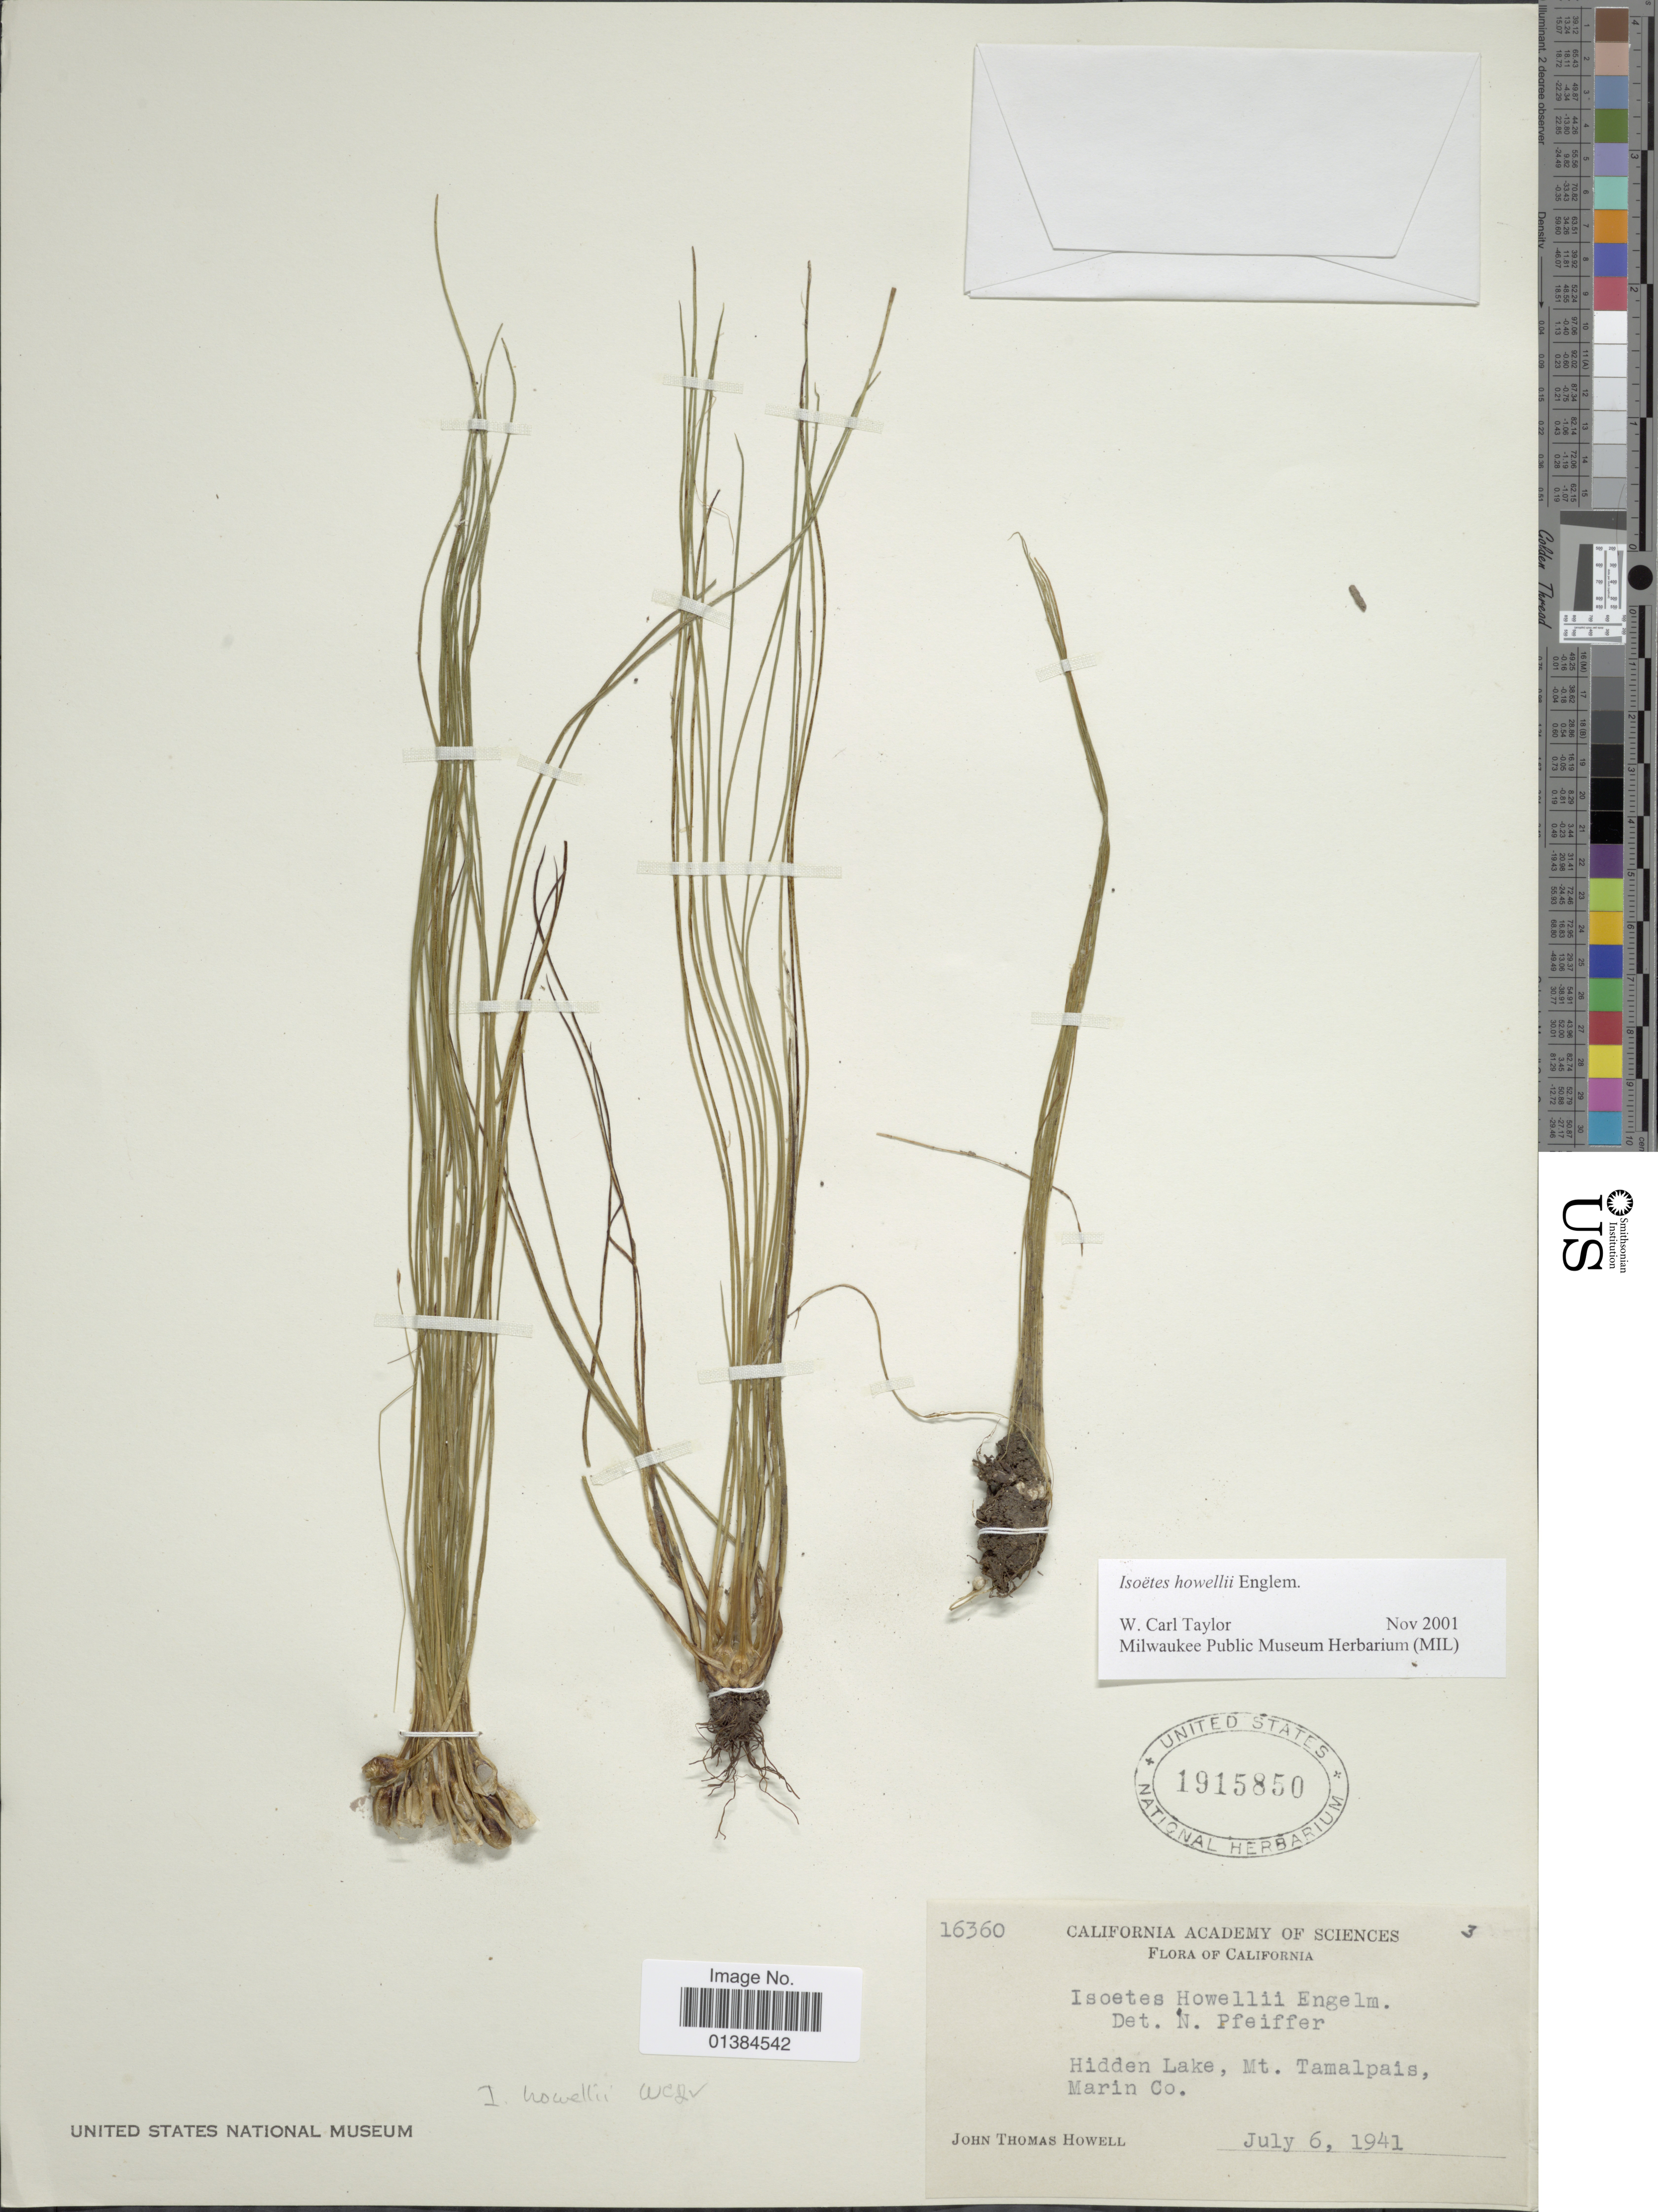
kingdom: Plantae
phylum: Tracheophyta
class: Lycopodiopsida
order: Isoetales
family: Isoetaceae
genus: Isoetes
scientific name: Isoetes howellii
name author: Engelm.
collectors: J. T. Howell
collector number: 16360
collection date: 1941-07-06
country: United States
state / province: California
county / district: Marin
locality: Hidden Lake, Mt. Tamalpais, Marin Co.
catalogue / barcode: US 1915850